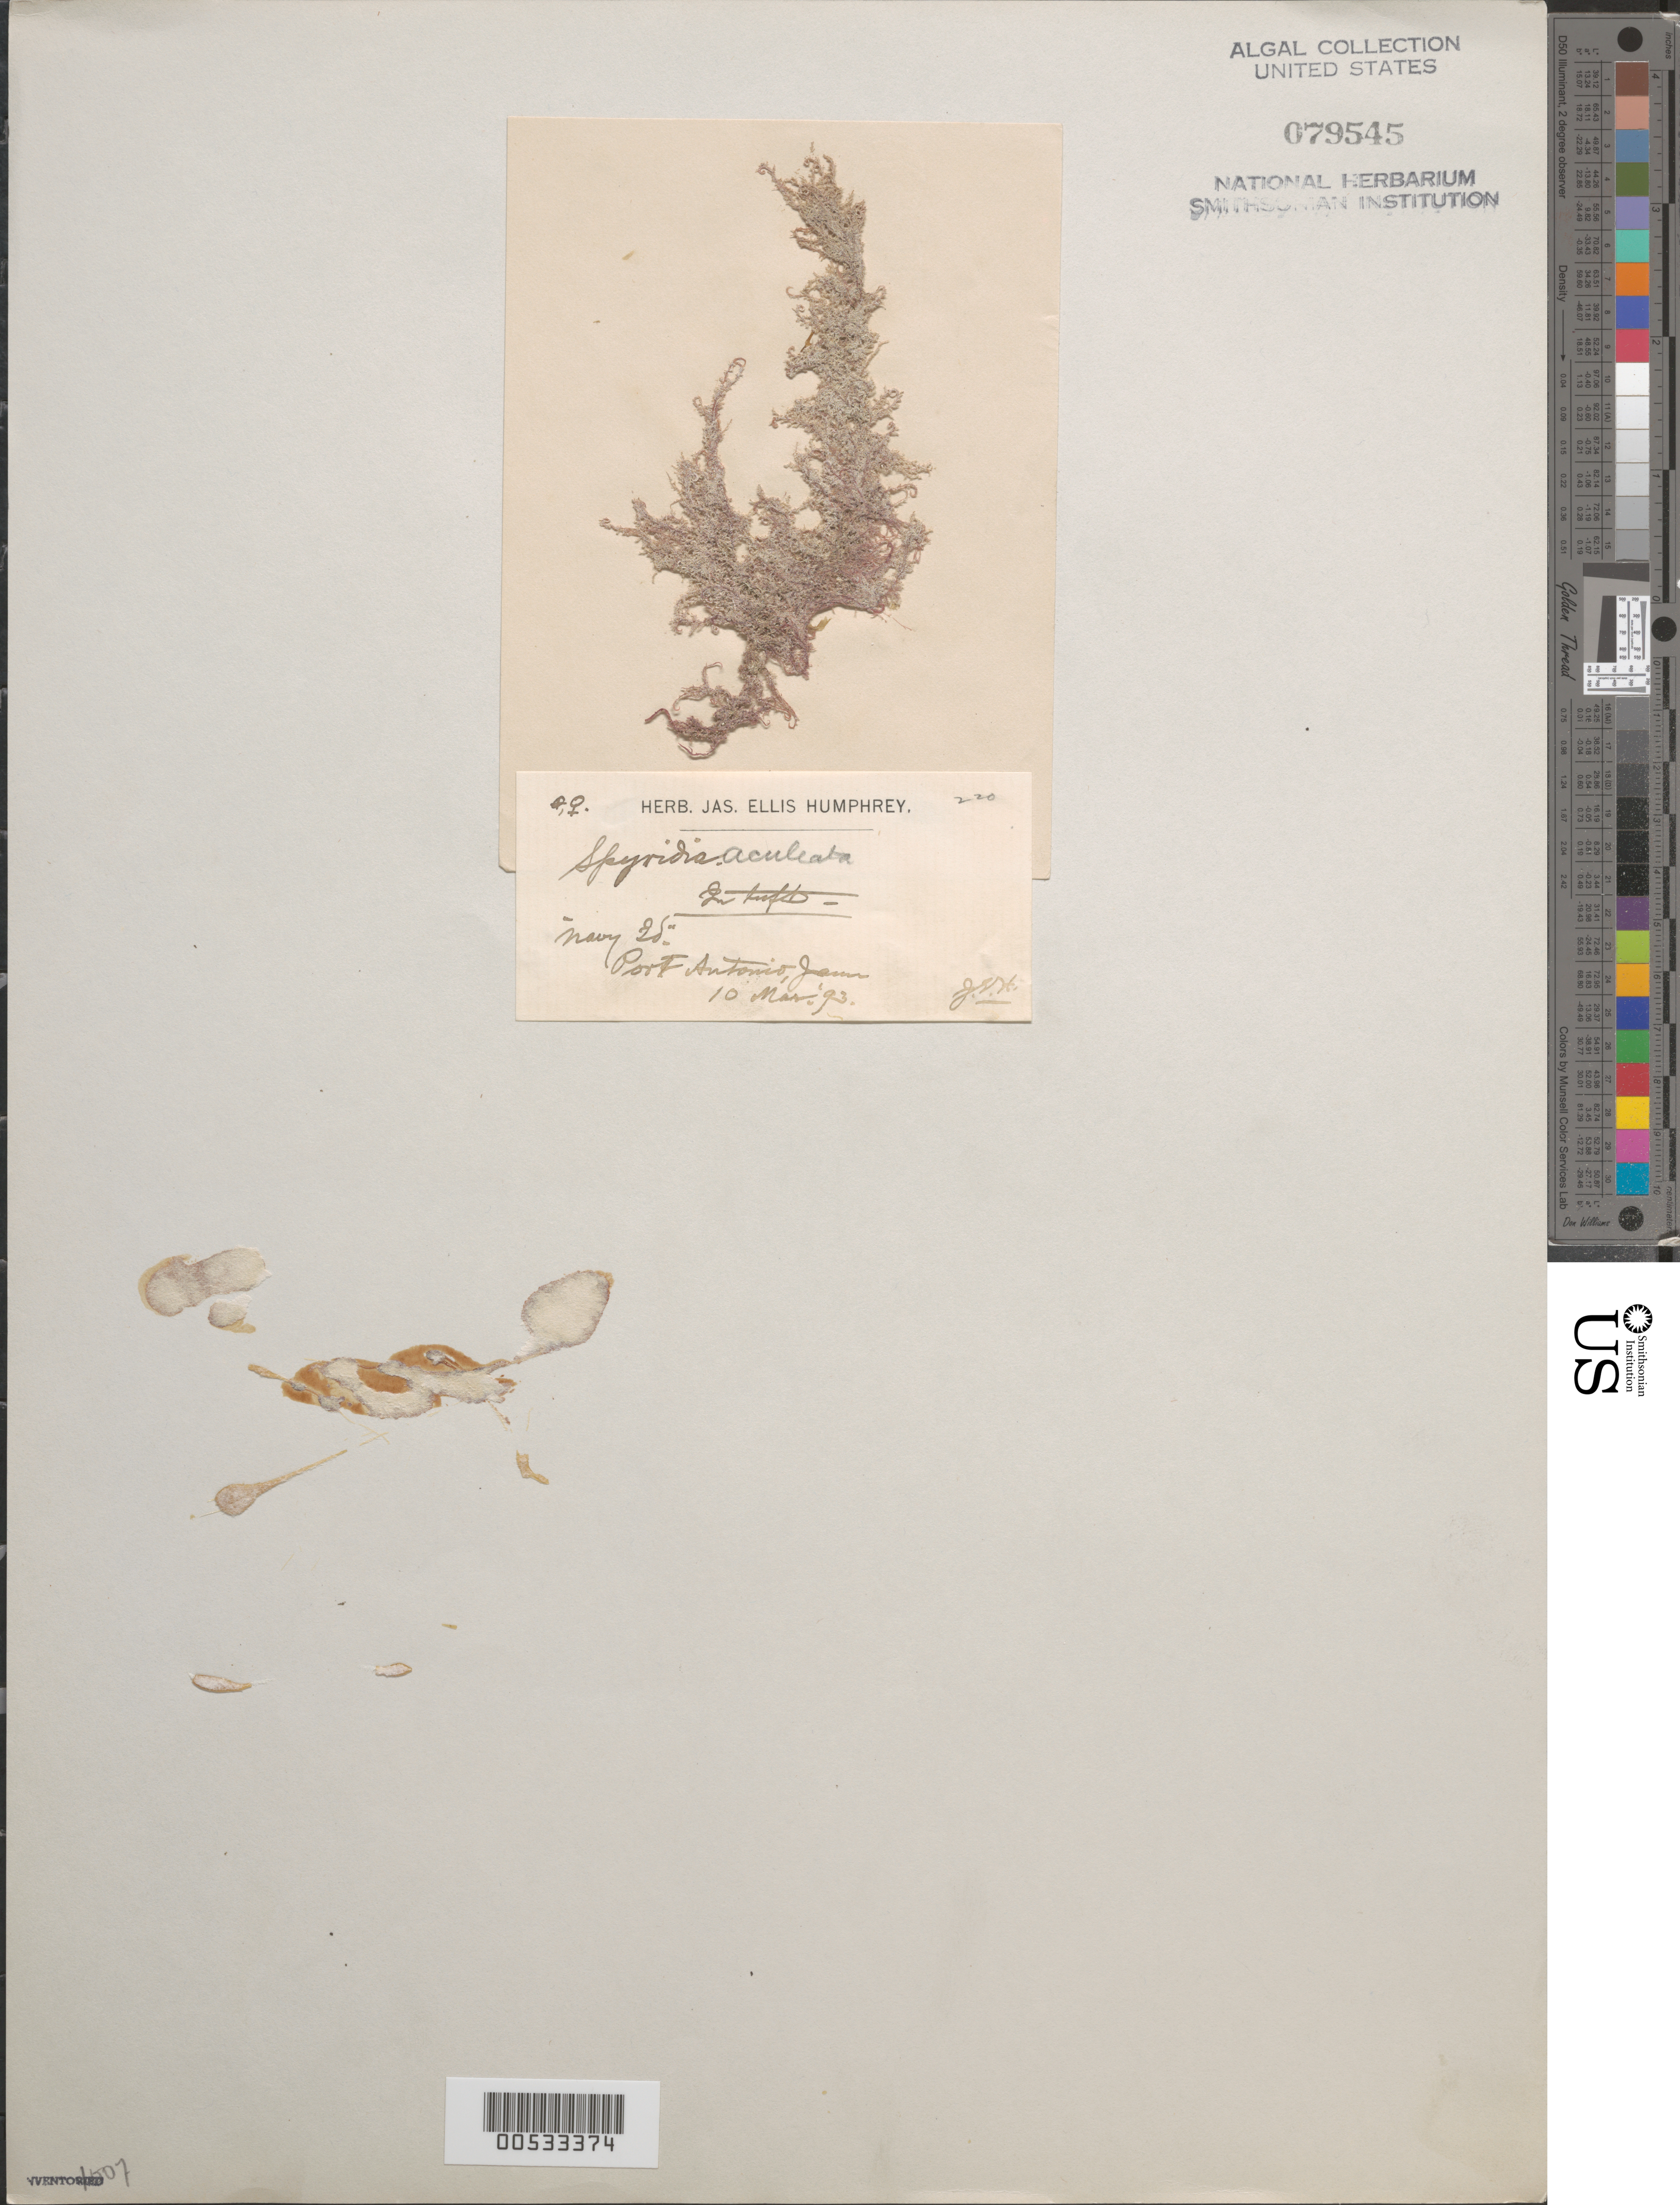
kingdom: Plantae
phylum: Rhodophyta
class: Florideophyceae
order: Ceramiales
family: Spyridiaceae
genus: Spyridia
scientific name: Spyridia aculeata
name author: (C. Agardh ex Decne.) Kütz.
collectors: J. Humphrey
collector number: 220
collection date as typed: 10 Mar 1893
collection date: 1893-03-10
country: Jamaica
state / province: Portland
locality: Navy island, port antonio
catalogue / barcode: US 79545